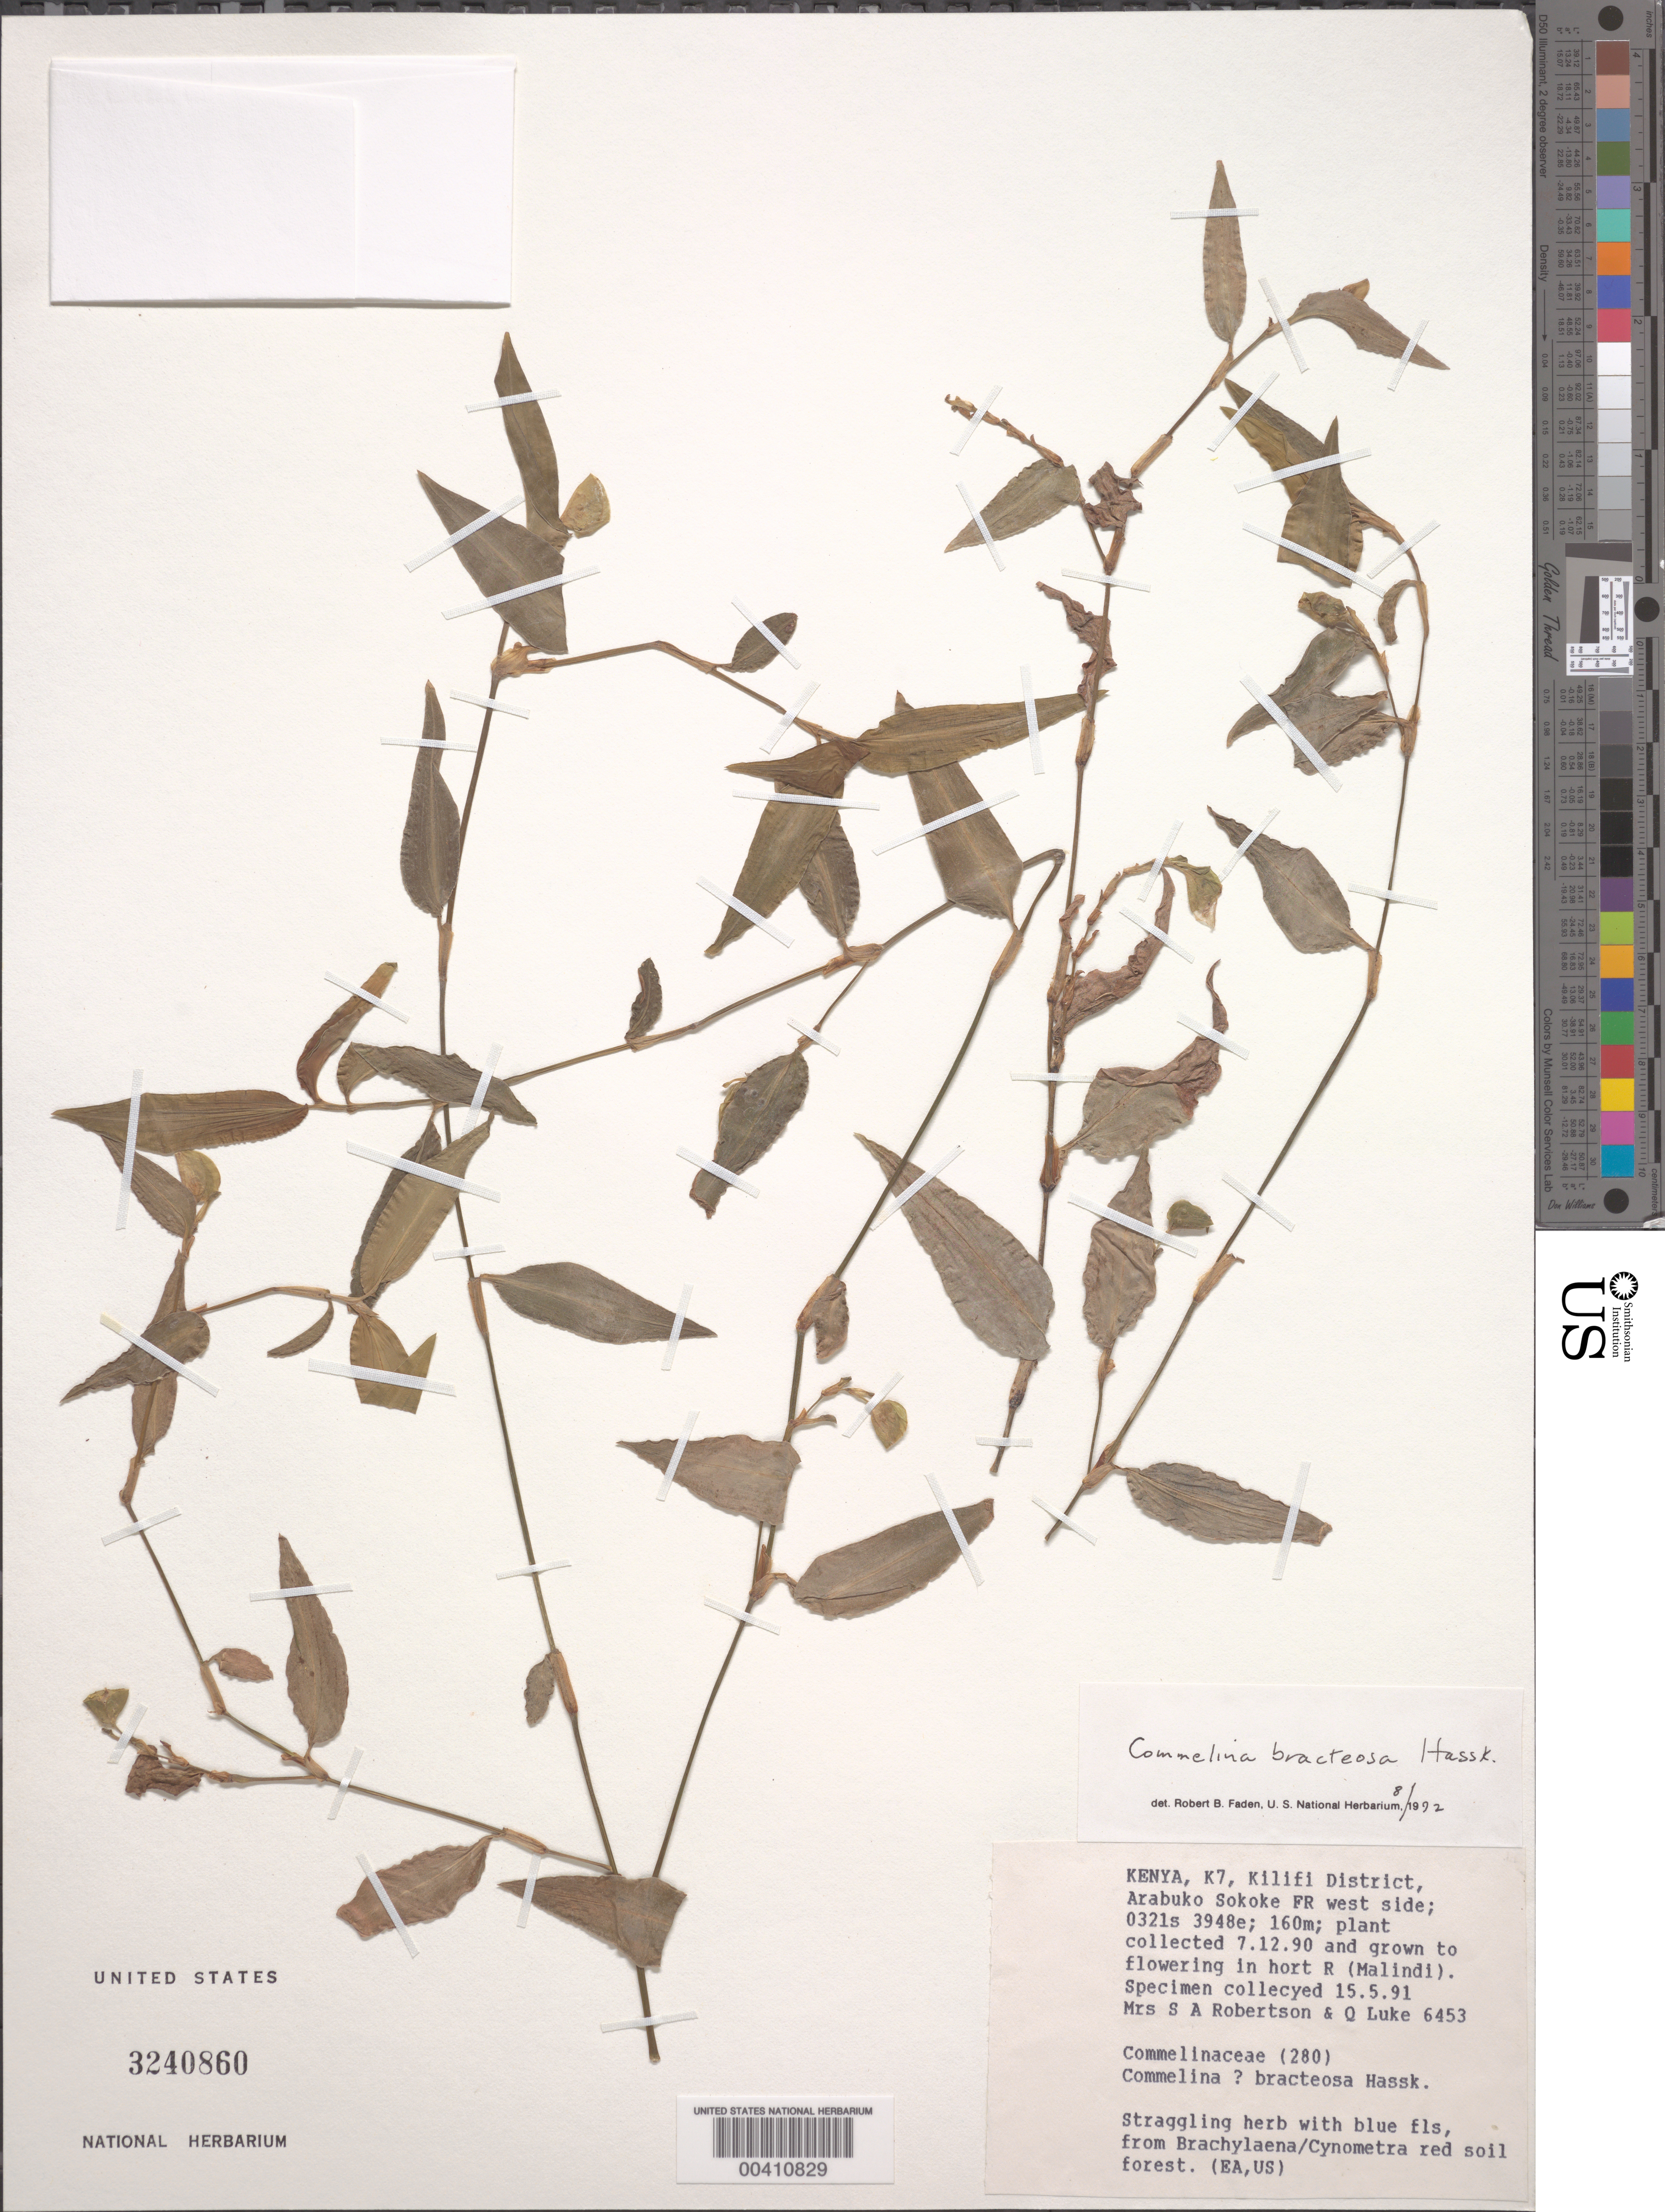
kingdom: Plantae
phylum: Tracheophyta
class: Liliopsida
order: Commelinales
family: Commelinaceae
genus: Commelina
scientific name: Commelina bracteosa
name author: Hassk.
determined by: Faden, Robert B., (US), Smithsonian Institution - National Museum of Natural History (UNITED STATES)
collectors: Mrs. S. A. Robertson & Q. Luke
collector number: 6453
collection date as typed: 15 May 1991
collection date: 1991-05-15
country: Kenya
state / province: Kilifi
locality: Kilifi district, arabuko sokoke forest reserve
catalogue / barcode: US 3240860